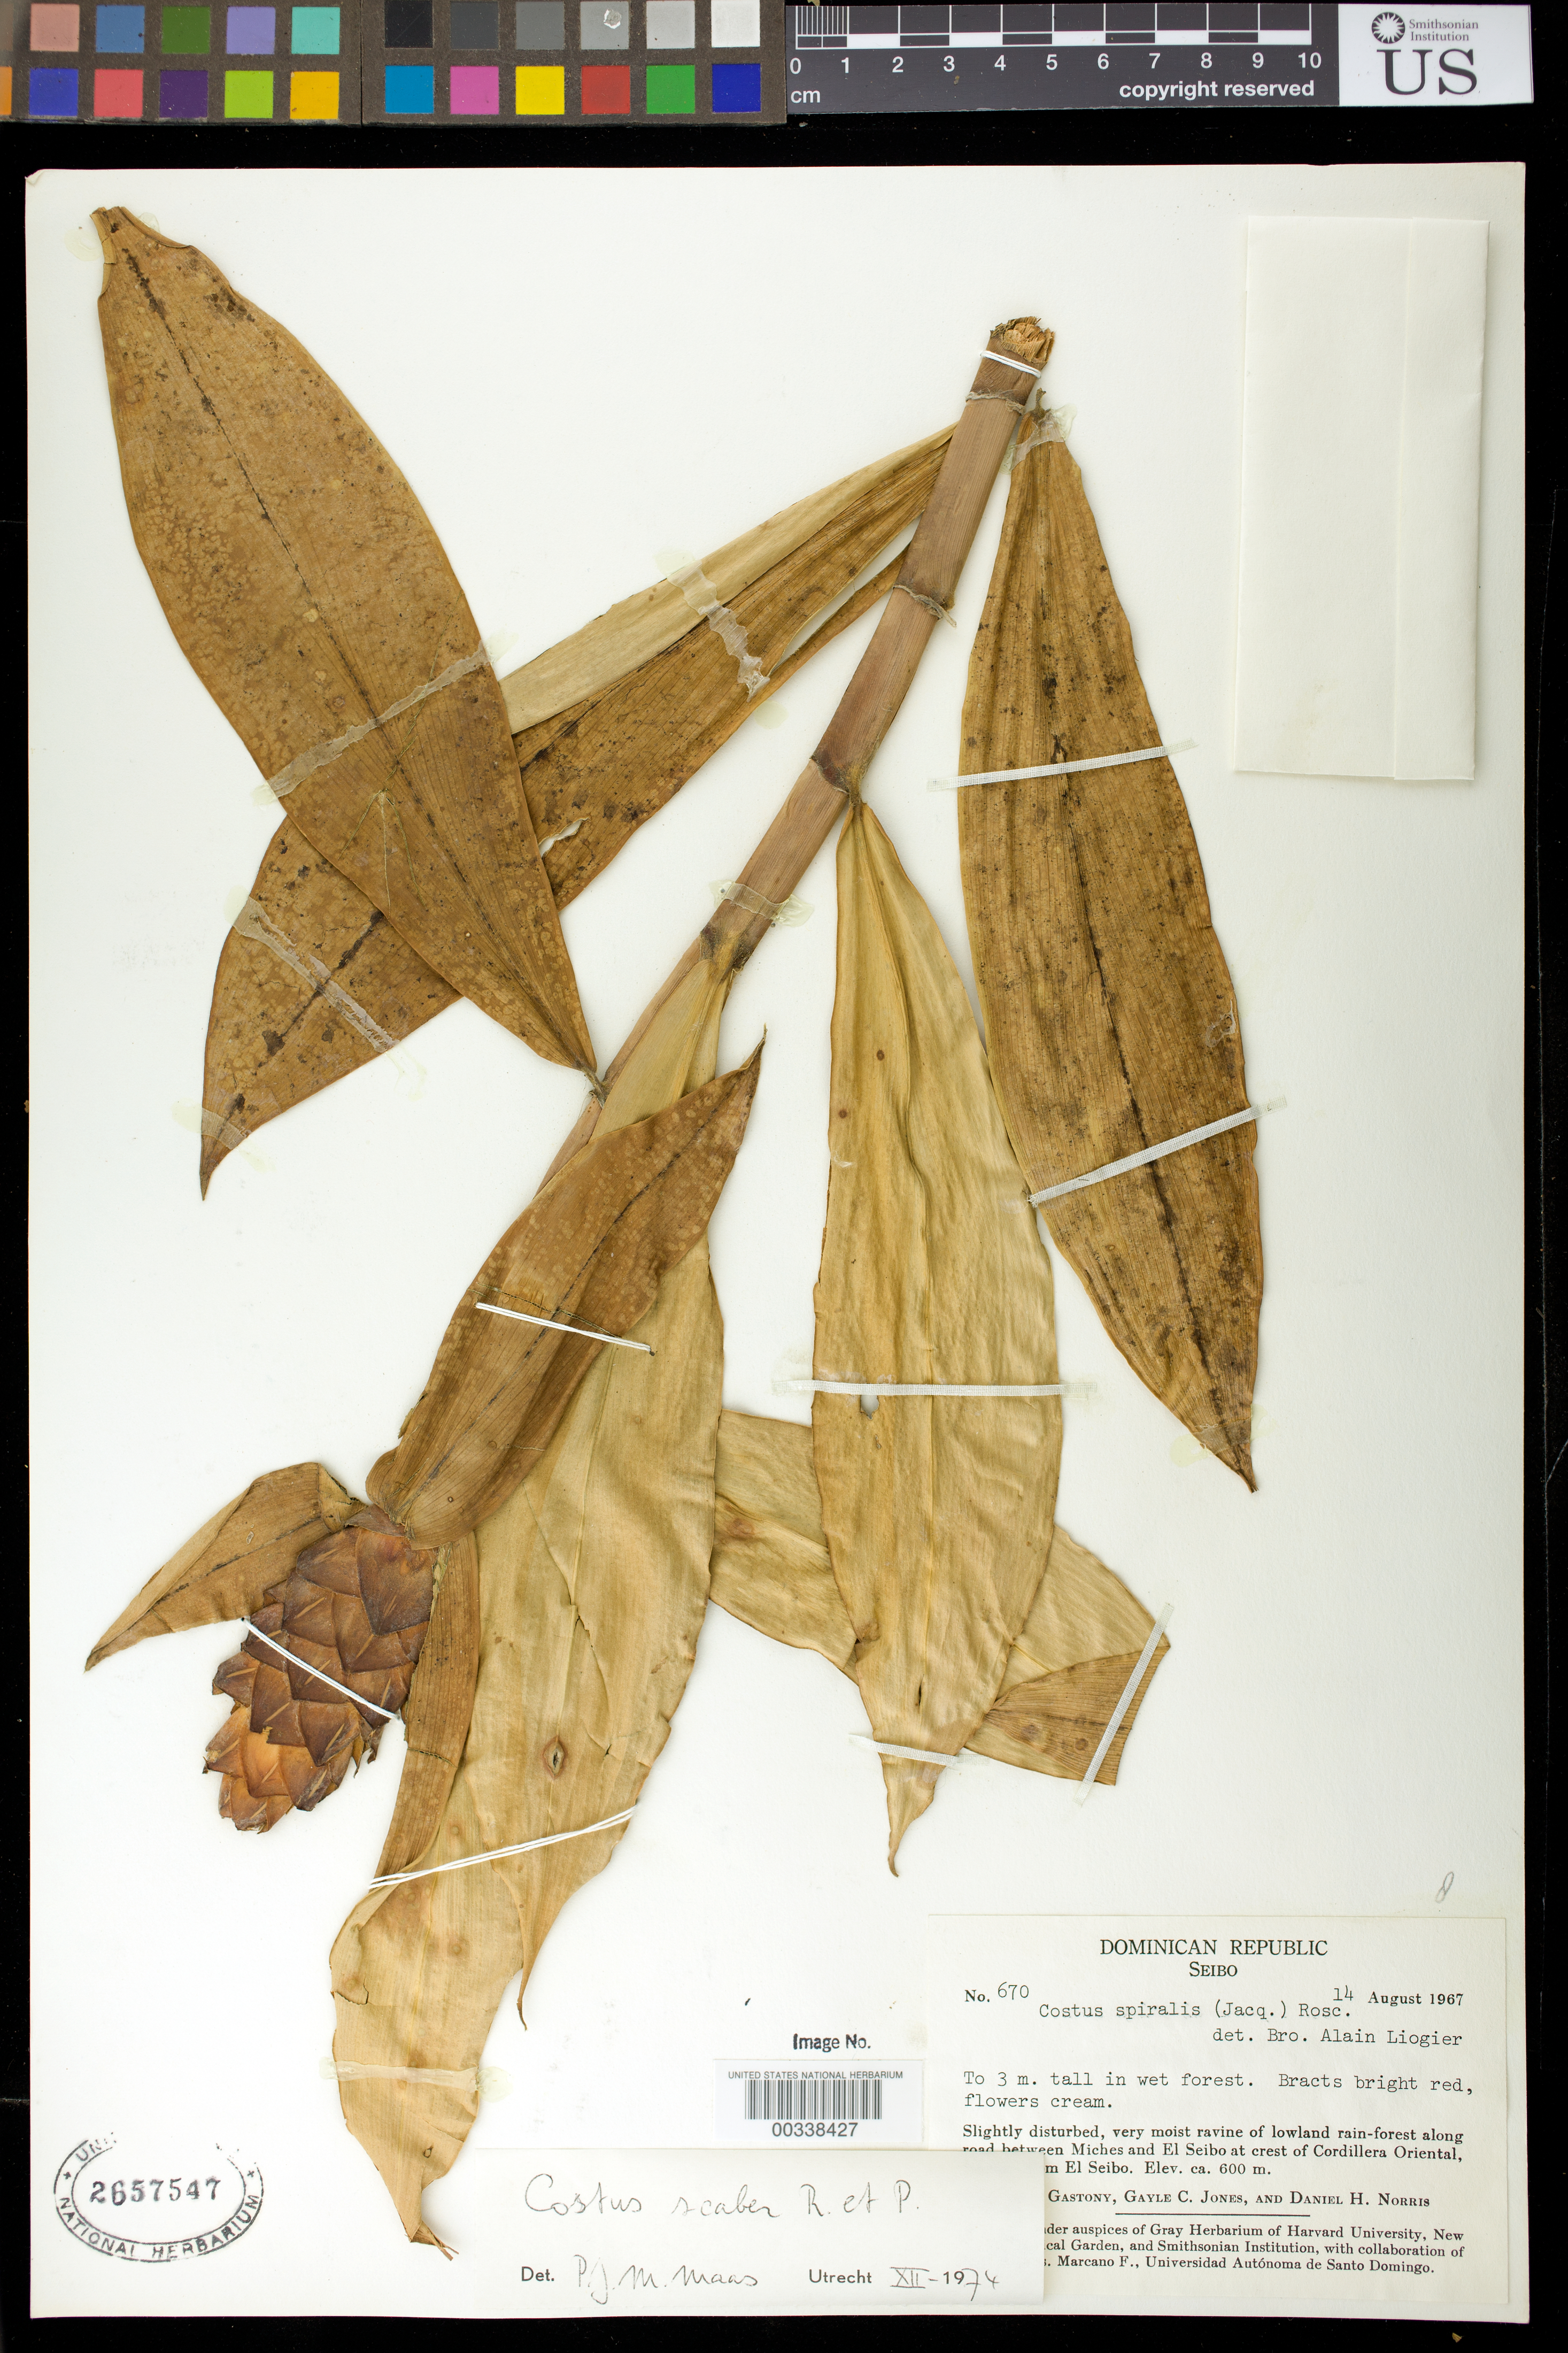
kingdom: Plantae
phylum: Tracheophyta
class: Liliopsida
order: Zingiberales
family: Costaceae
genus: Costus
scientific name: Costus scaber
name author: Ruiz & Pav.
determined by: Maas, Paul J. M.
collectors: G. Gastony, G. C. Jones & D. H. Norris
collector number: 670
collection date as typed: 14 Aug 1967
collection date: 1967-08-14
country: Dominican Republic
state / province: El Seíbo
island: Hispaniola Island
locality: Along road between miches and el seibo at crest of cordillera oriental, 30 km from el seibo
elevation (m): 600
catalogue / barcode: US 2657547